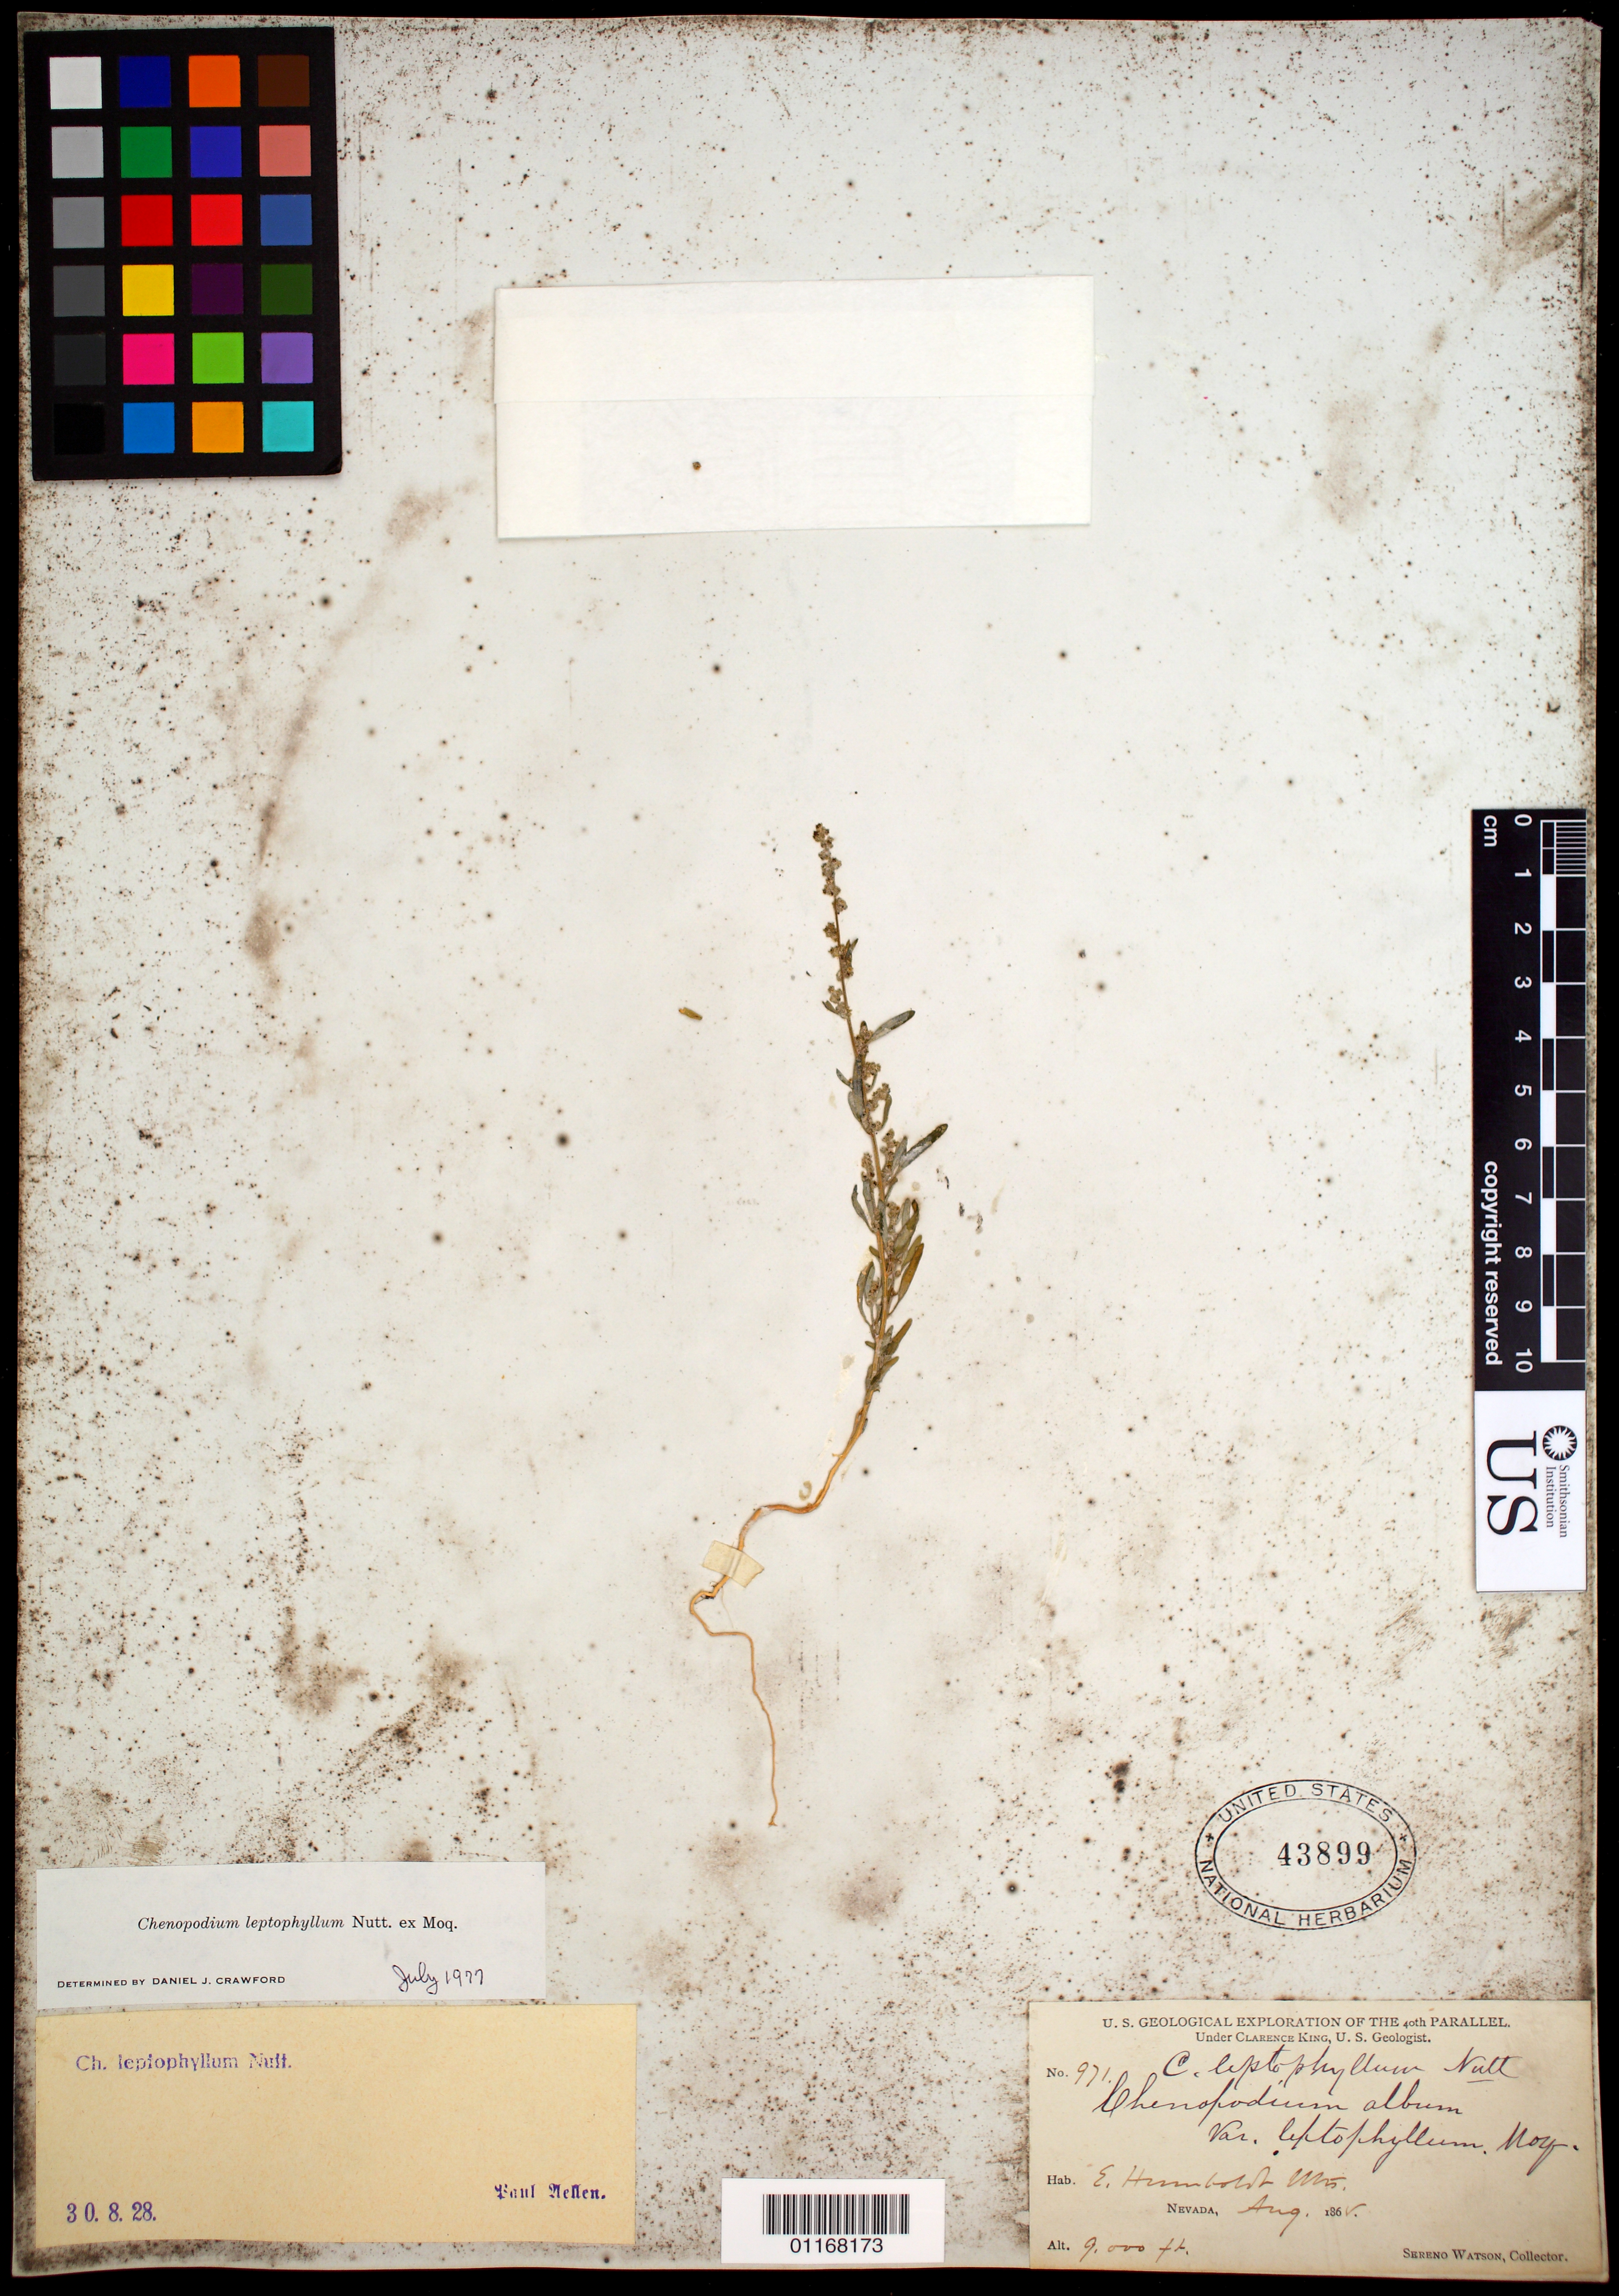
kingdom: Plantae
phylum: Tracheophyta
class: Magnoliopsida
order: Caryophyllales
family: Amaranthaceae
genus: Chenopodium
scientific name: Chenopodium leptophyllum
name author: (Moq.) Nutt. ex S. Watson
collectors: S. Watson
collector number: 971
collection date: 1868-08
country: United States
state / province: Nevada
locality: E. Humboldt Mts.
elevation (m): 2743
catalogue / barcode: US 43899